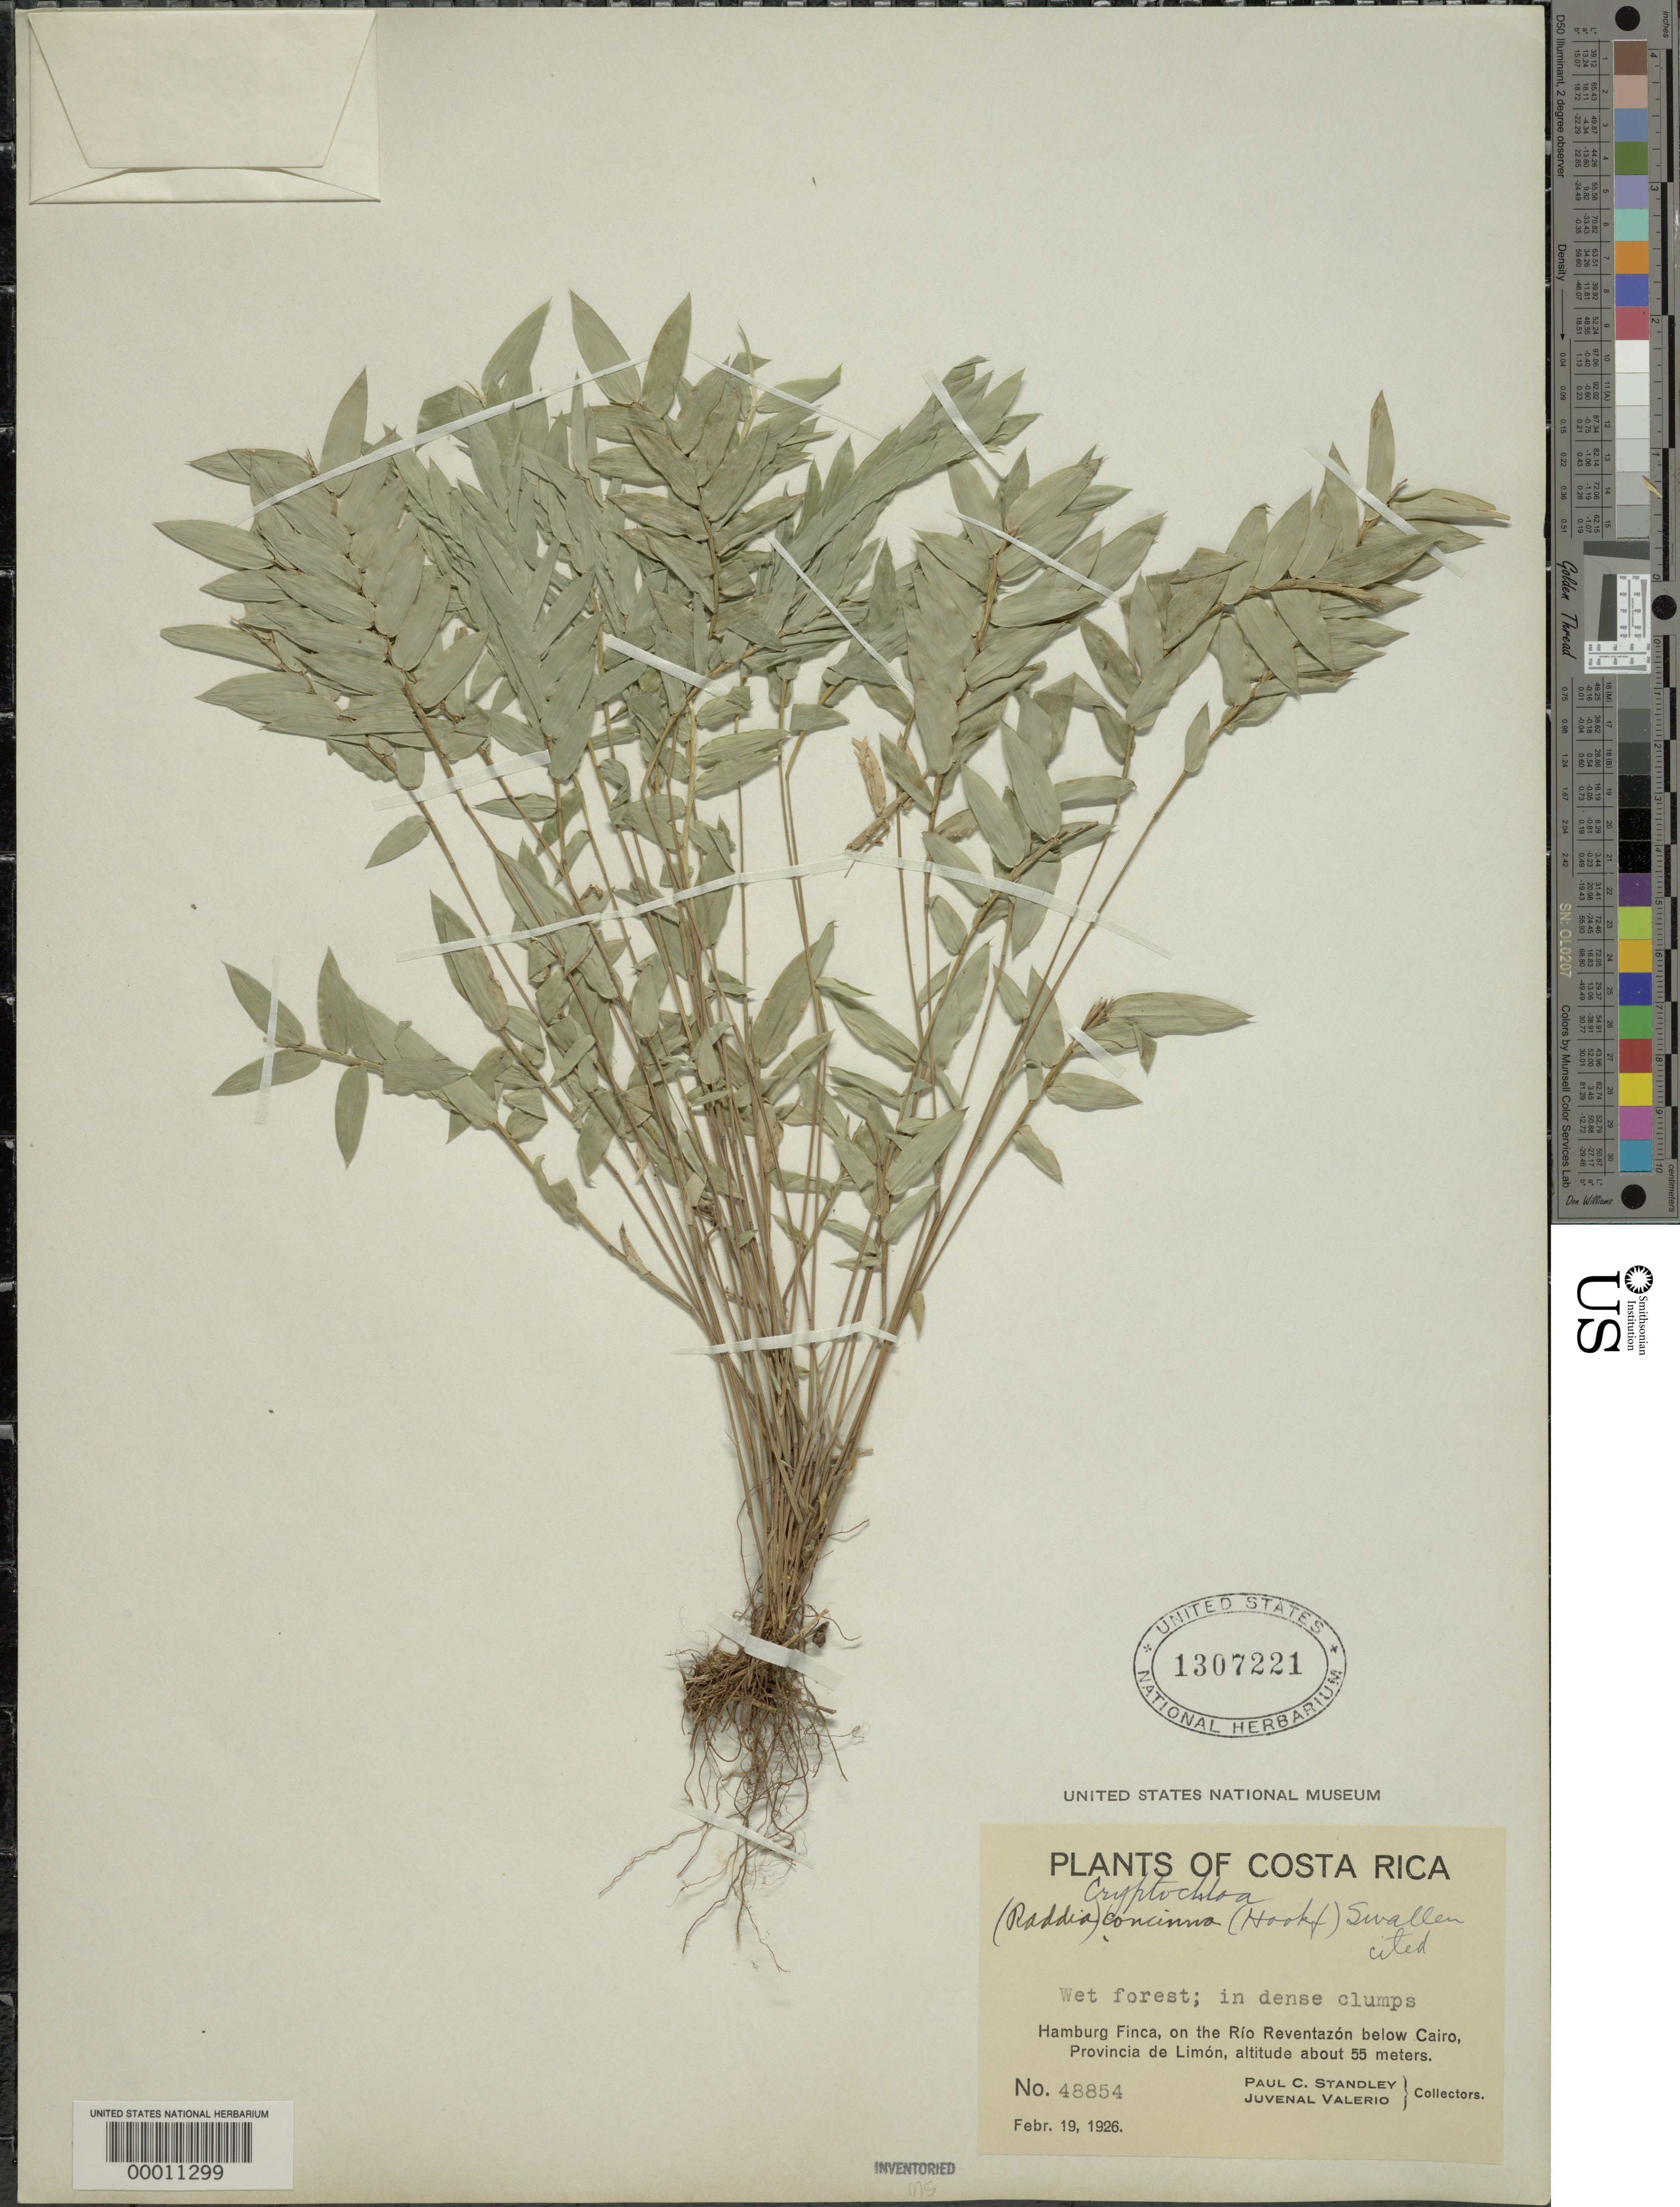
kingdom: Plantae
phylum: Tracheophyta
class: Liliopsida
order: Poales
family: Poaceae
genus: Cryptochloa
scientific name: Cryptochloa concinna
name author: (Hook. f.) Swallen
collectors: P. C. Standley & J. Valerio R.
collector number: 48854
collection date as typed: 19 Feb 1926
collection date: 1926-02-19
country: Costa Rica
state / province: Limón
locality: Hamburg finca, rio reventazon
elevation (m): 55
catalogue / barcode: US 1307221